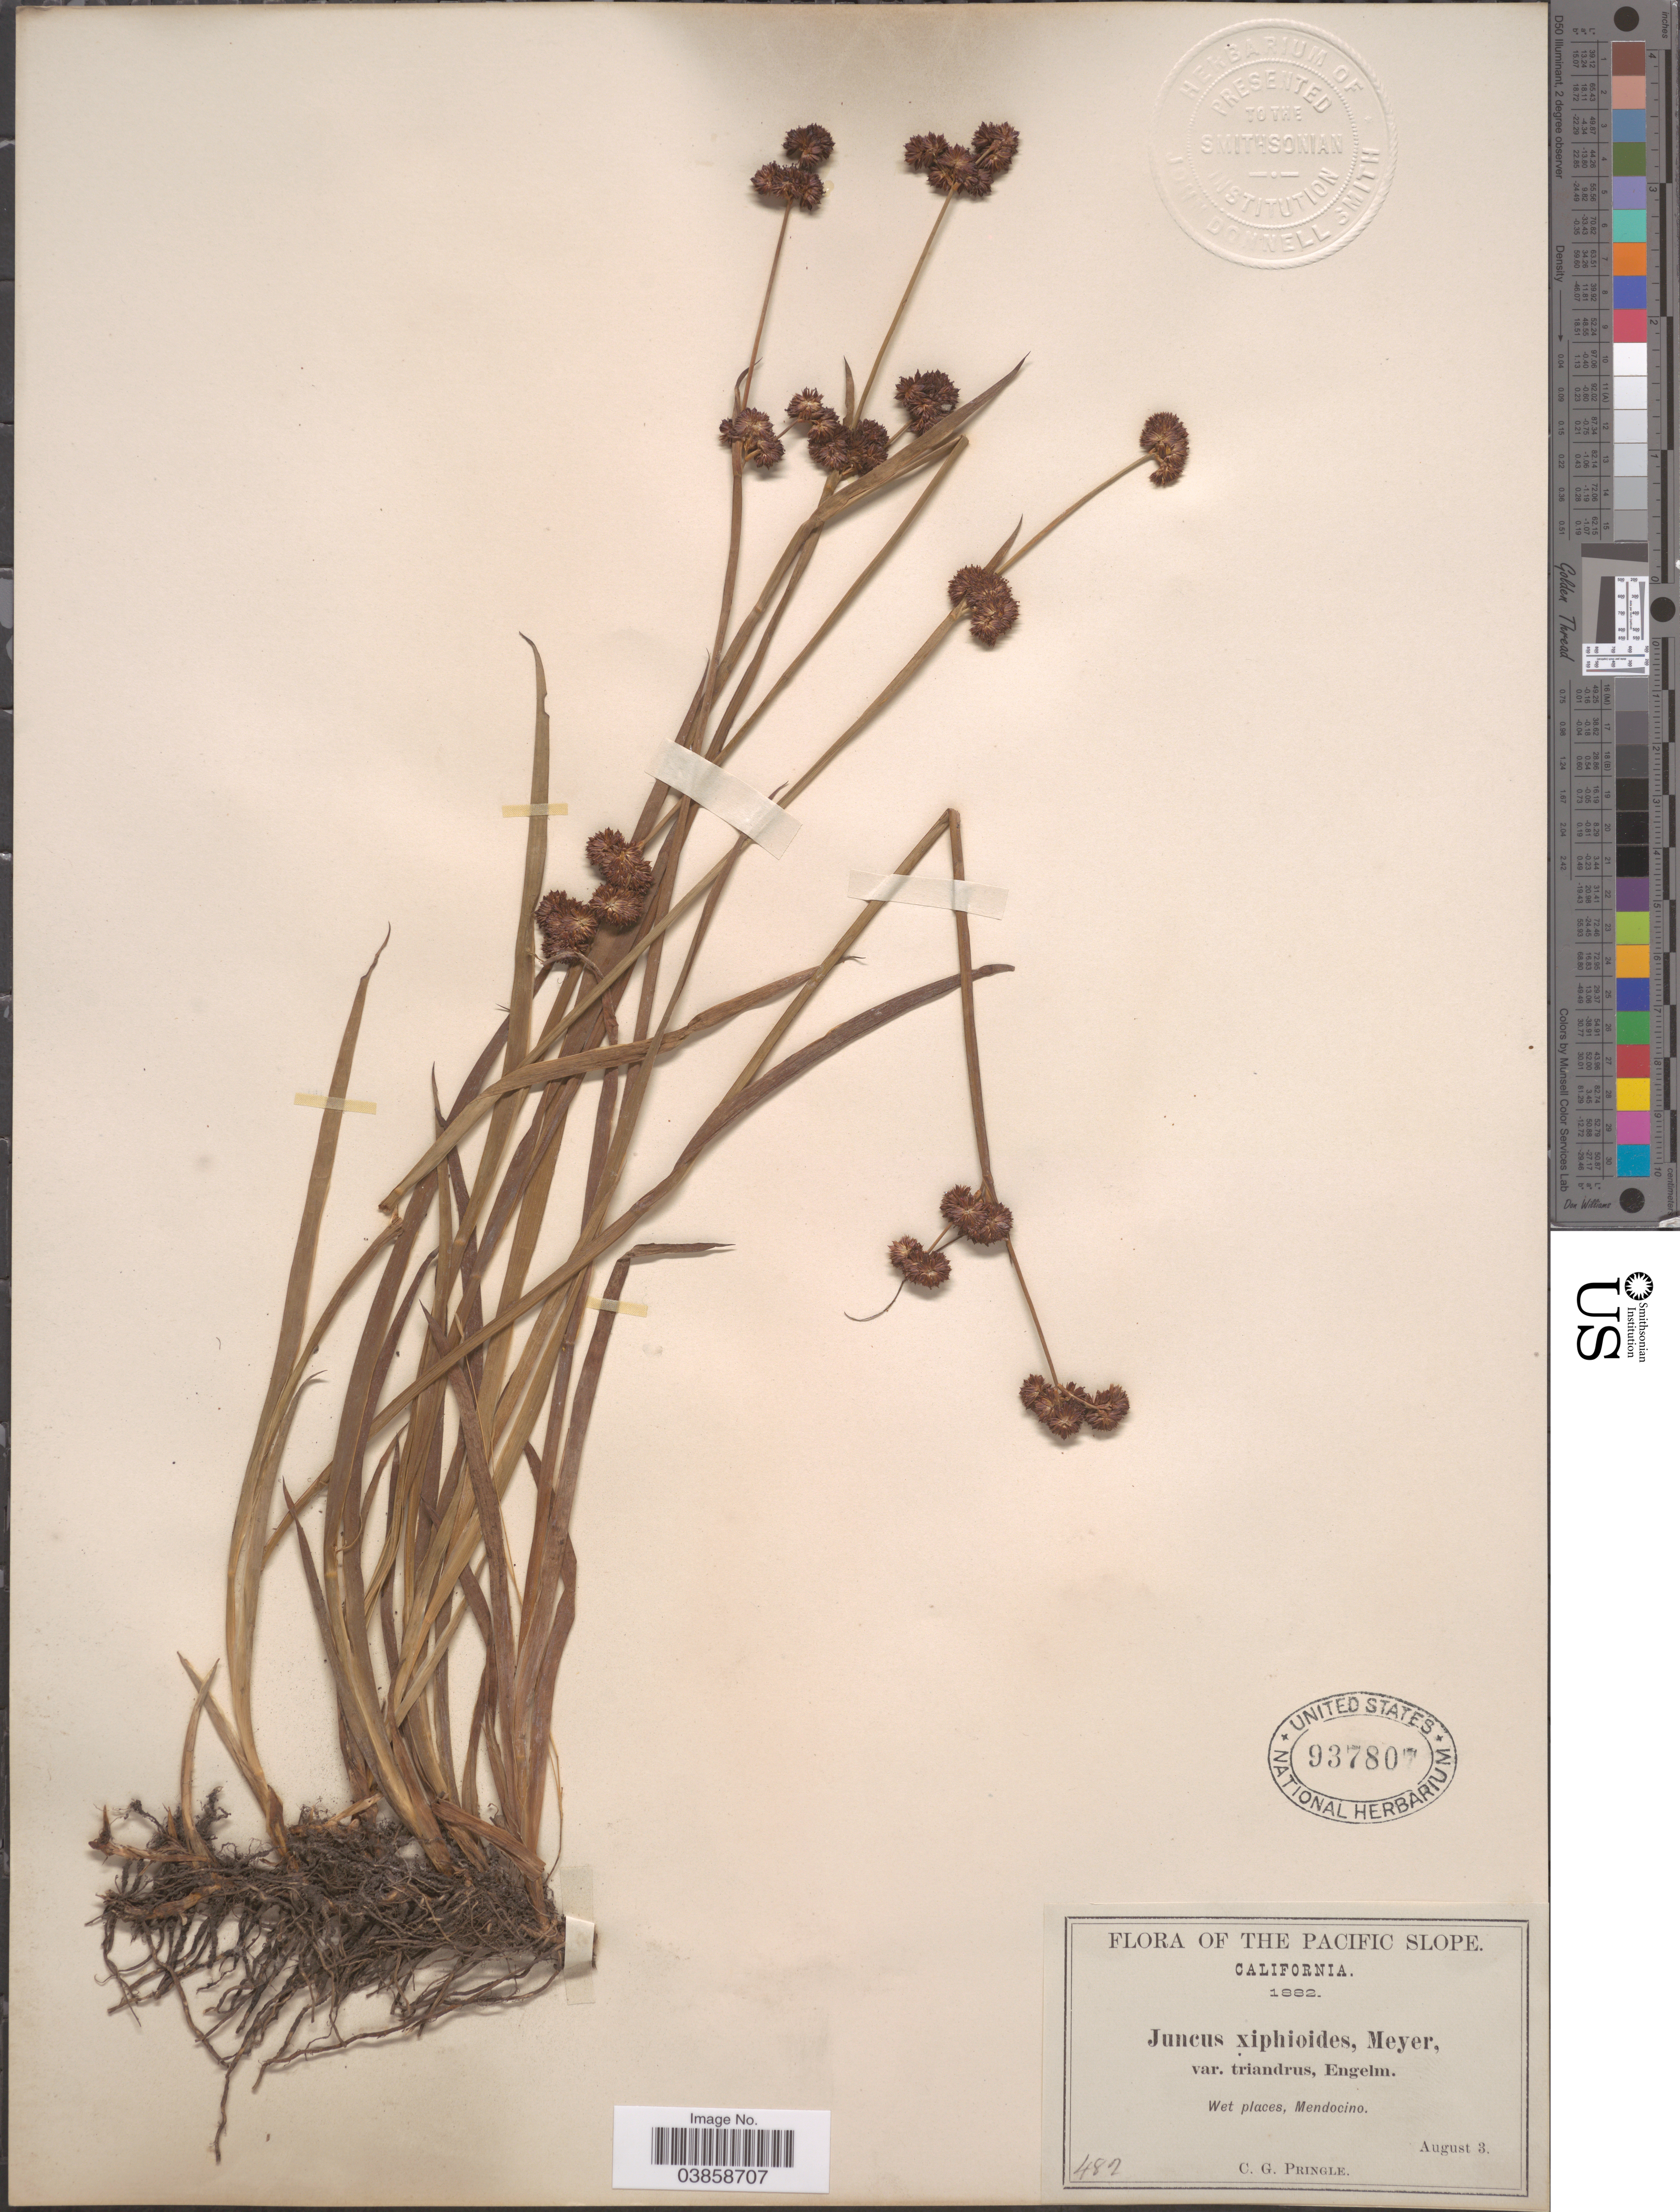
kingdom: Plantae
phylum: Tracheophyta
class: Liliopsida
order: Poales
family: Juncaceae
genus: Juncus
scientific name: Juncus xiphioides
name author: E. Mey.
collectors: C. G. Pringle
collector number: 482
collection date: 1882-08-03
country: United States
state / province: California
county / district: Mendocino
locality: The Pacific Slope. Mendocino.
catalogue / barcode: US 937807